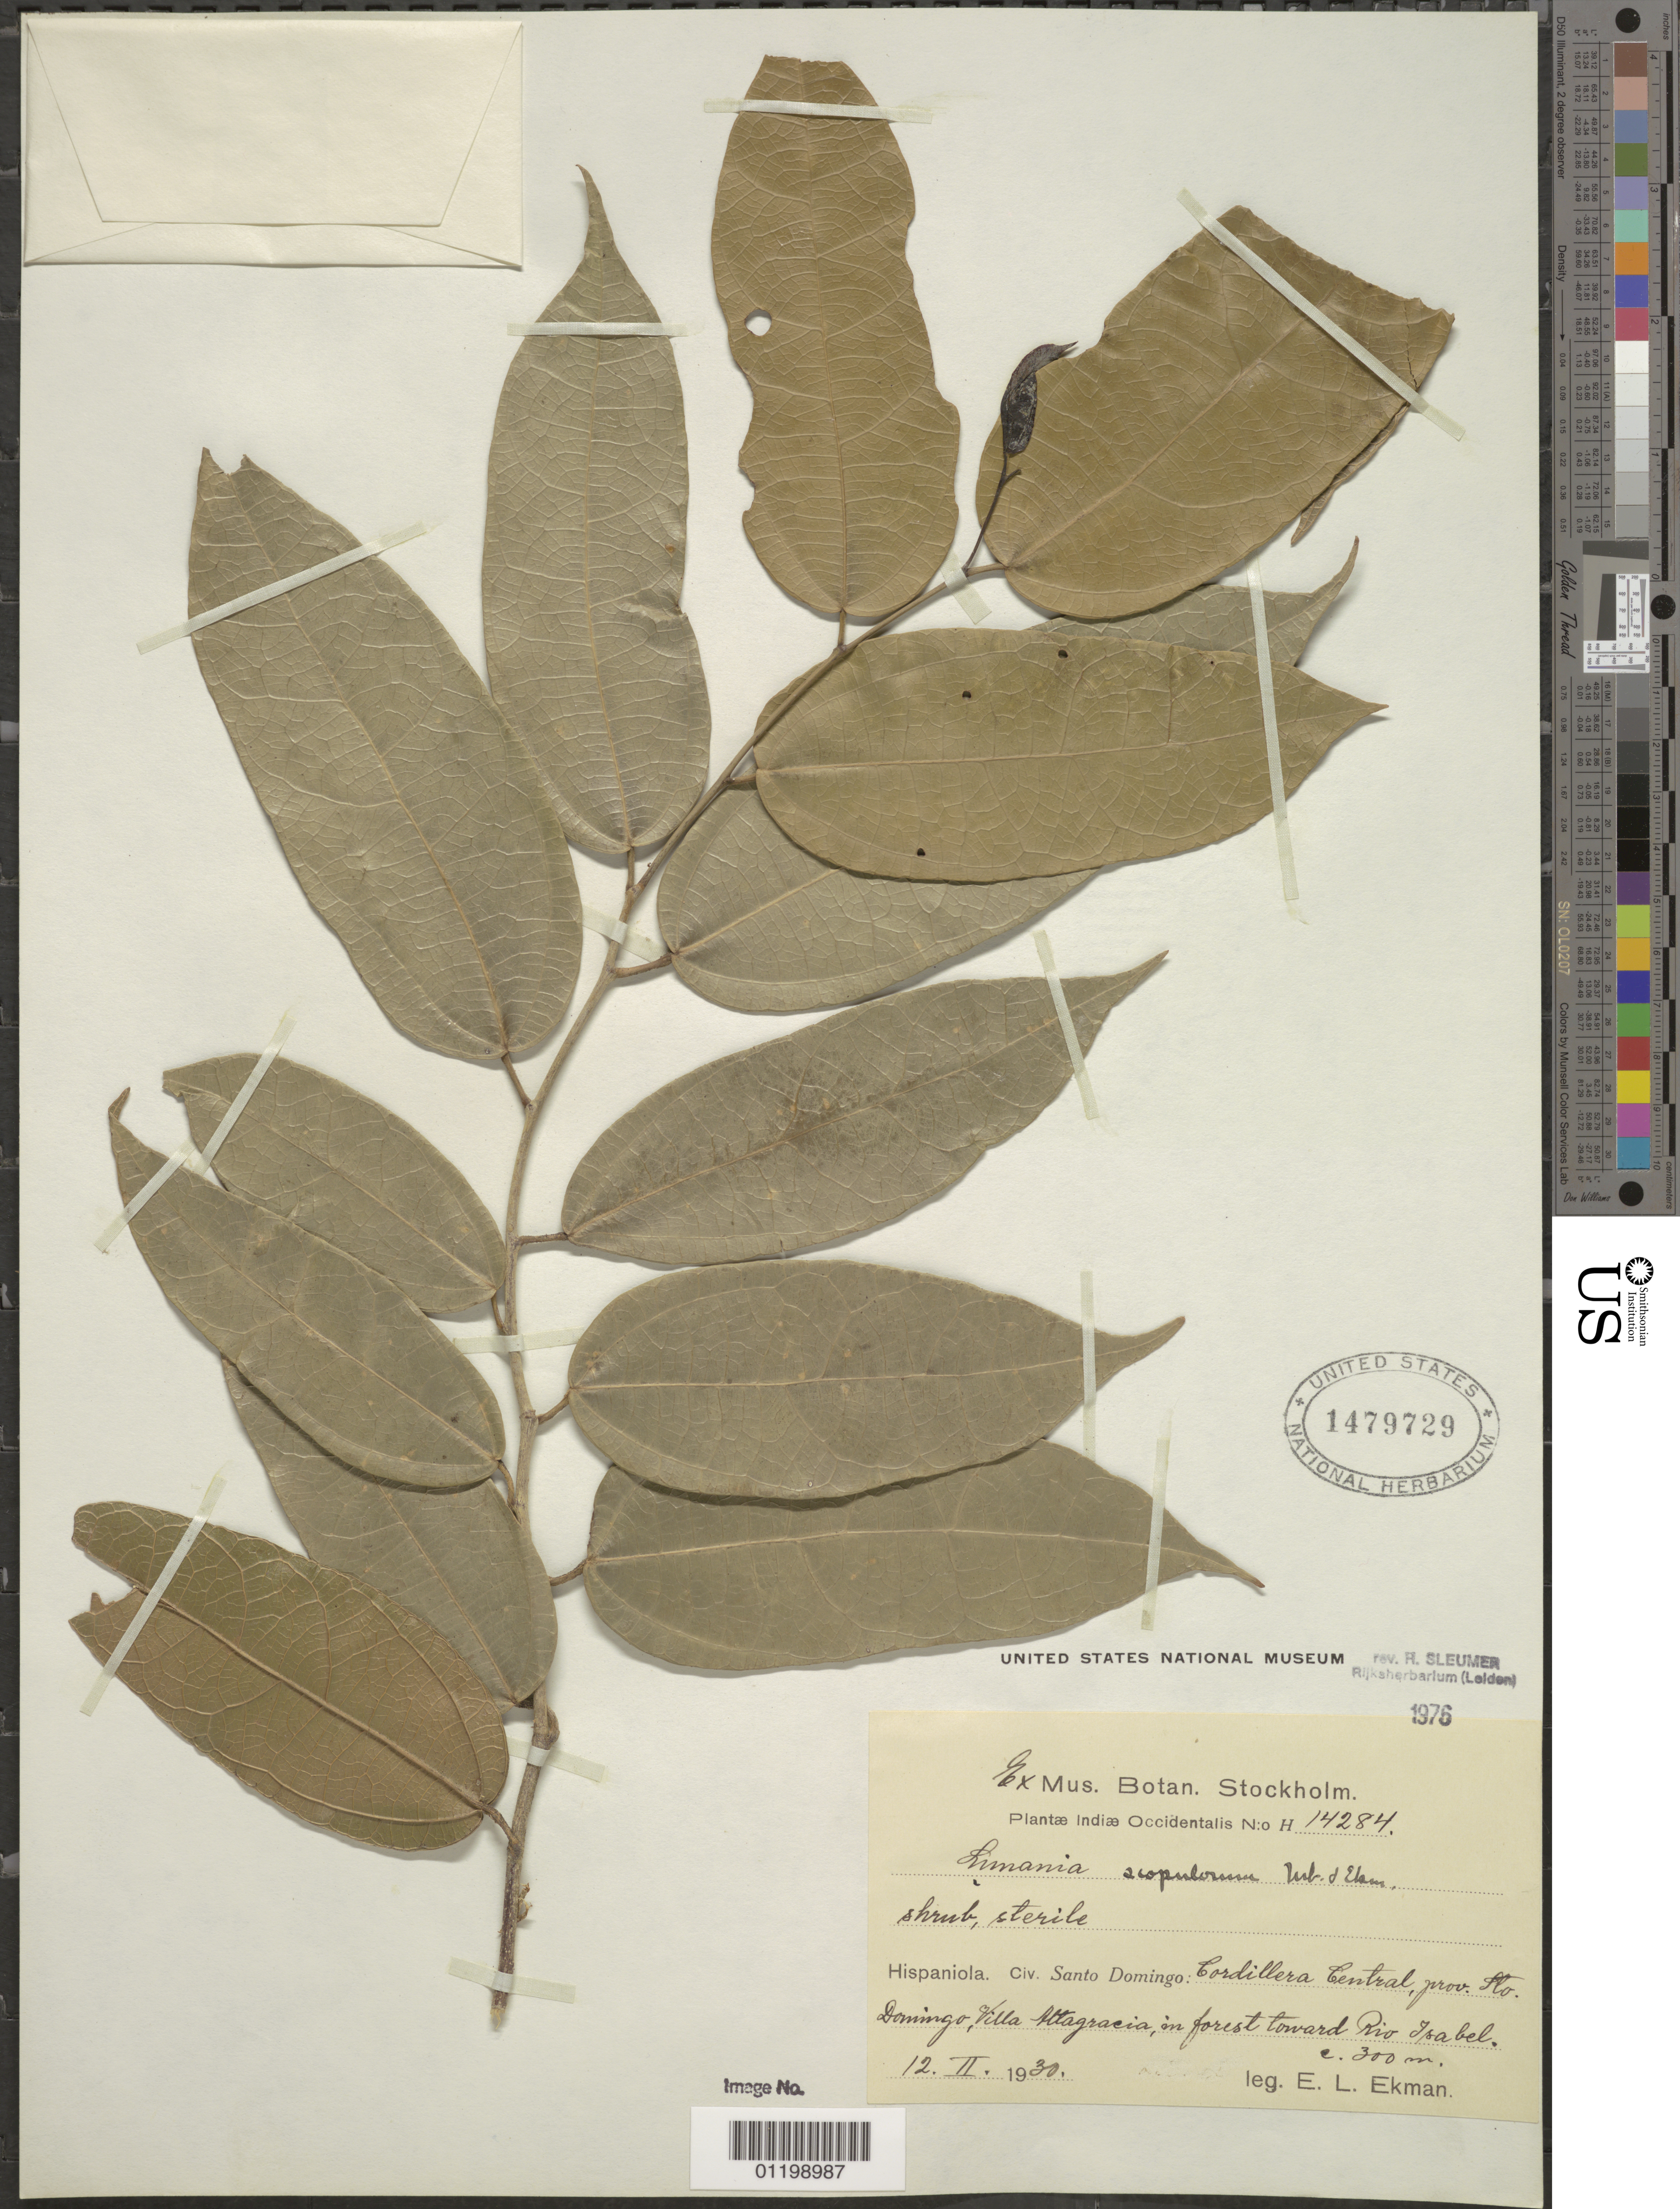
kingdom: Plantae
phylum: Tracheophyta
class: Magnoliopsida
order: Malpighiales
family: Salicaceae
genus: Lunania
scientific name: Lunania scopulorum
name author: Urb. & Elman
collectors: E. L. Ekman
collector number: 14284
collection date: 1930-02-12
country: Dominican Republic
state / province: Santo Domingo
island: Hispaniola Island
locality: Cordillera Central, Villa Altagracia, forest toward Rio Isabel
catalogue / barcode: US 1479729